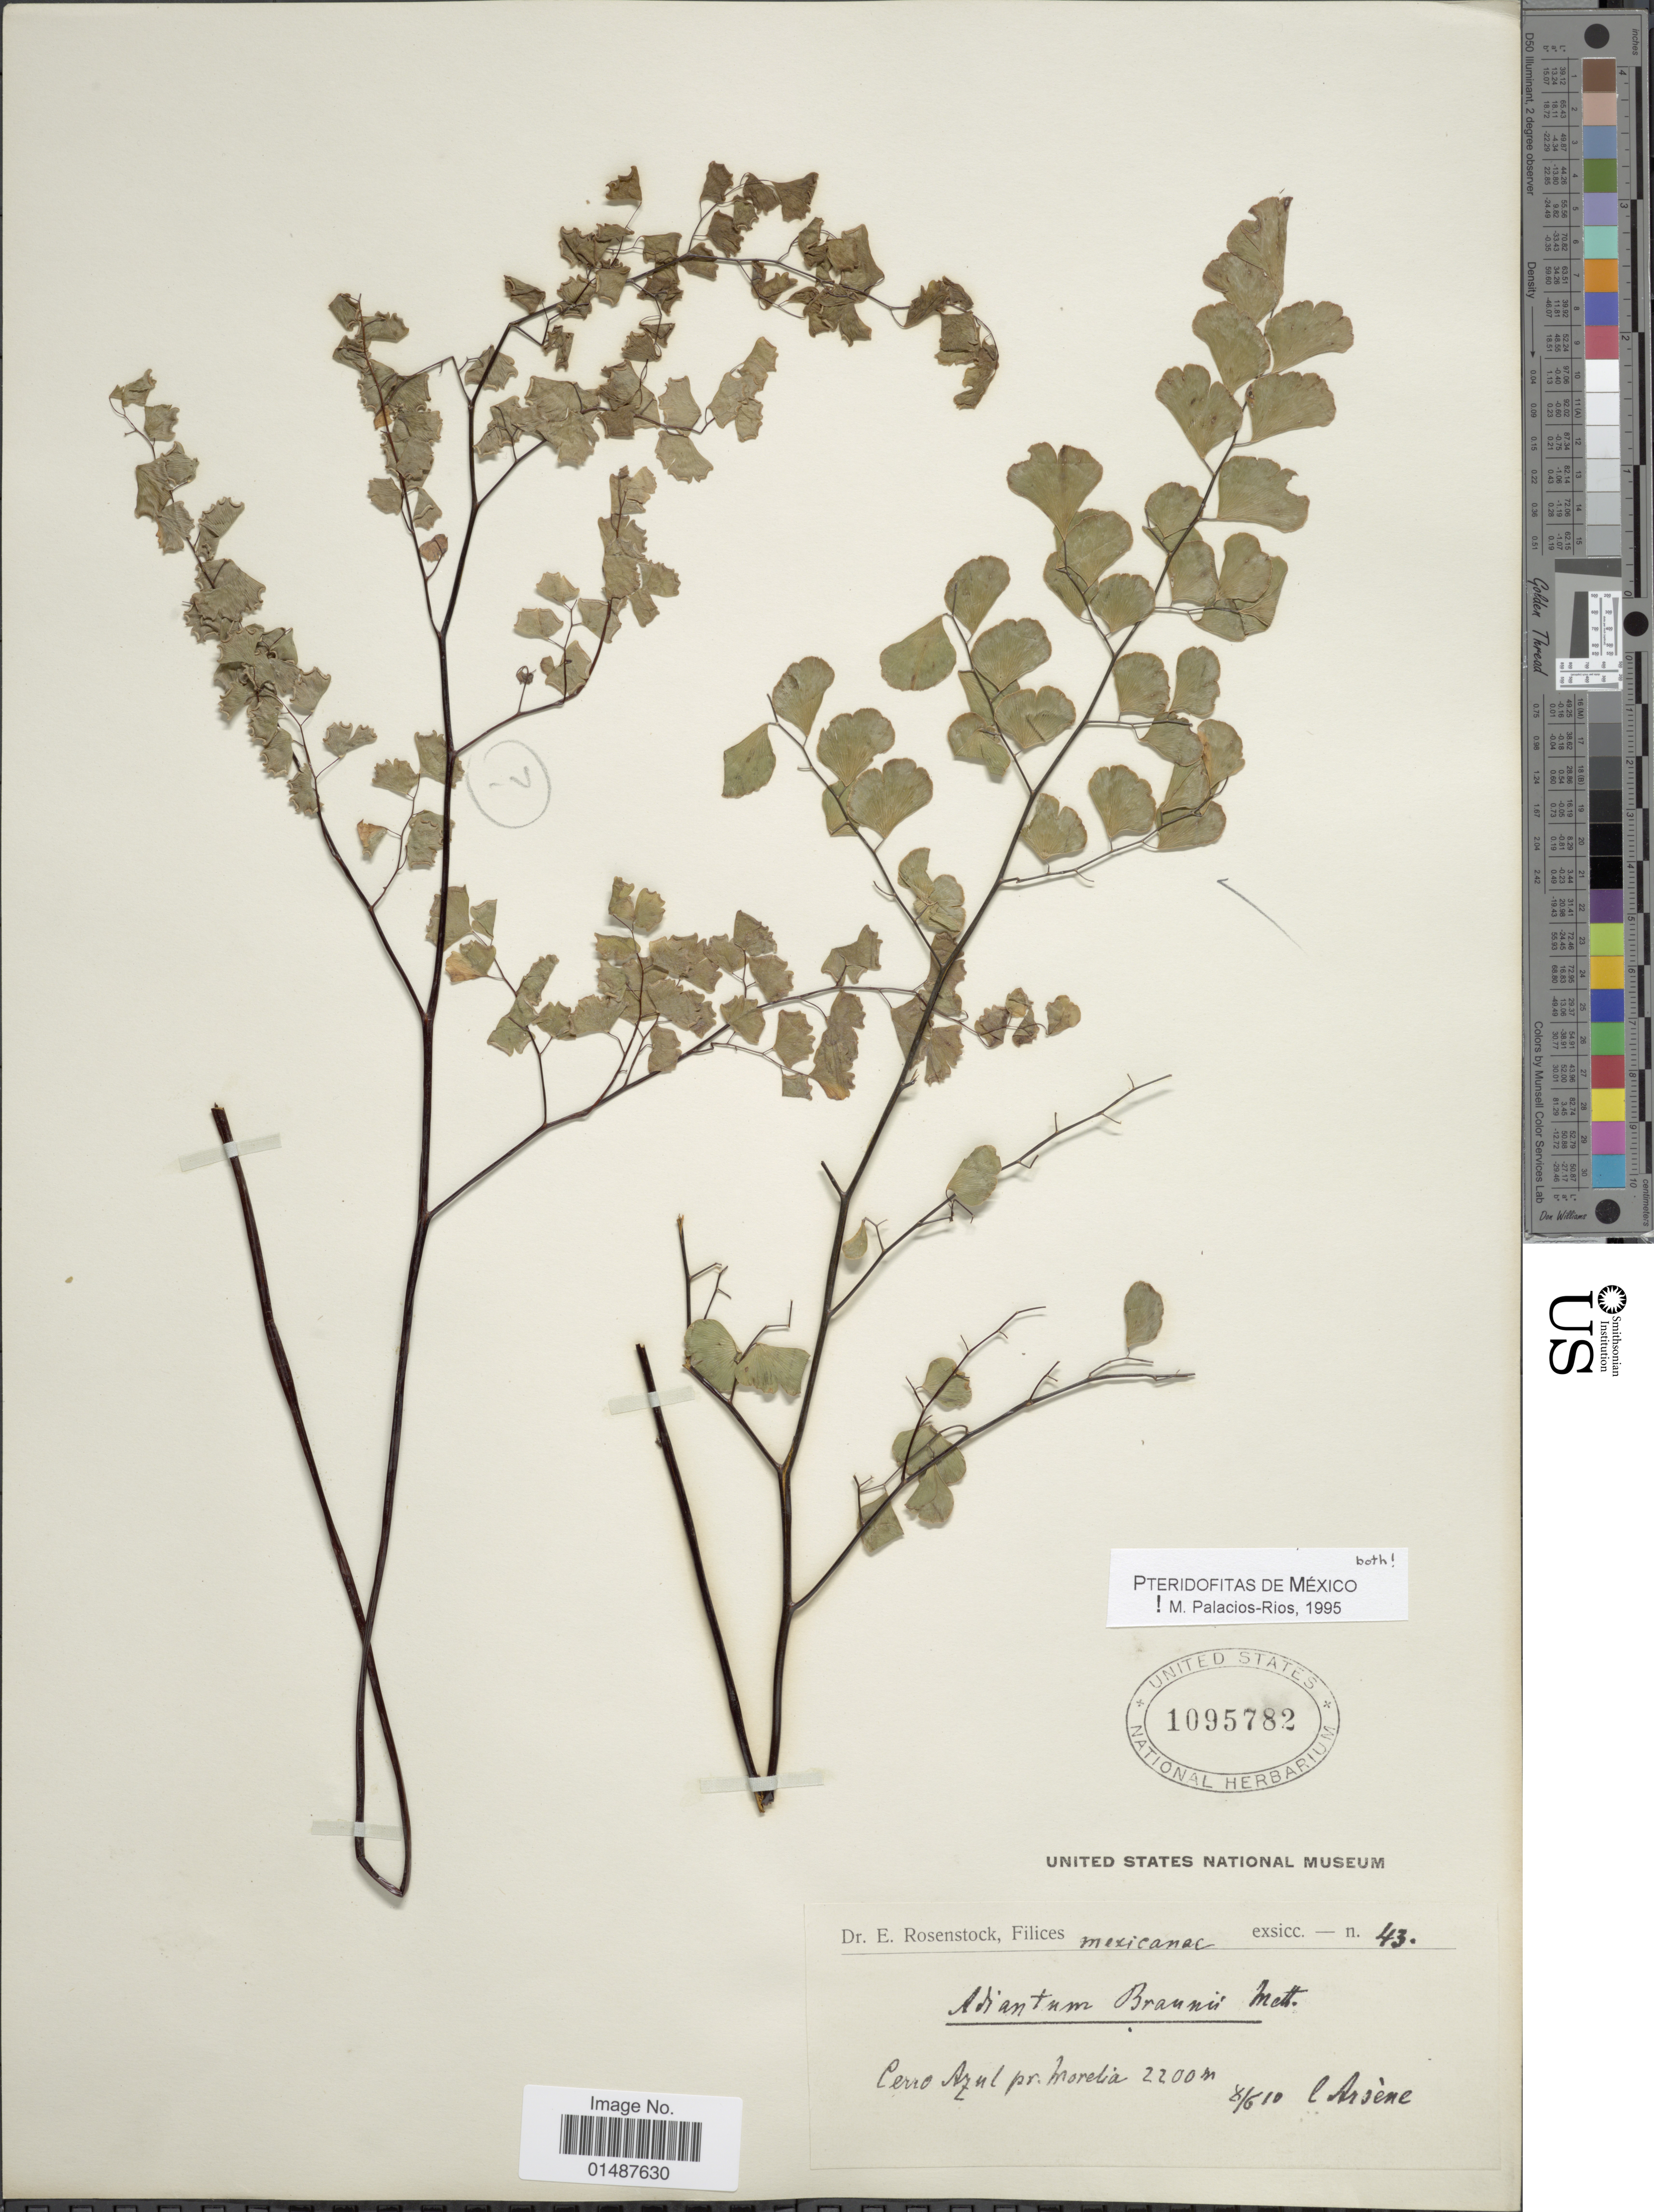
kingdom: Plantae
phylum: Tracheophyta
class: Polypodiopsida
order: Polypodiales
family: Pteridaceae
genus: Adiantum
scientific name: Adiantum braunii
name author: Mett. ex Kuhn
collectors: -- Arsène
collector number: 43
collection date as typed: Transcribed d/m/y: 8/6/10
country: Mexico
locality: Cerro Azul pr. Morelia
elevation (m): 2200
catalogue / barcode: US 1095782